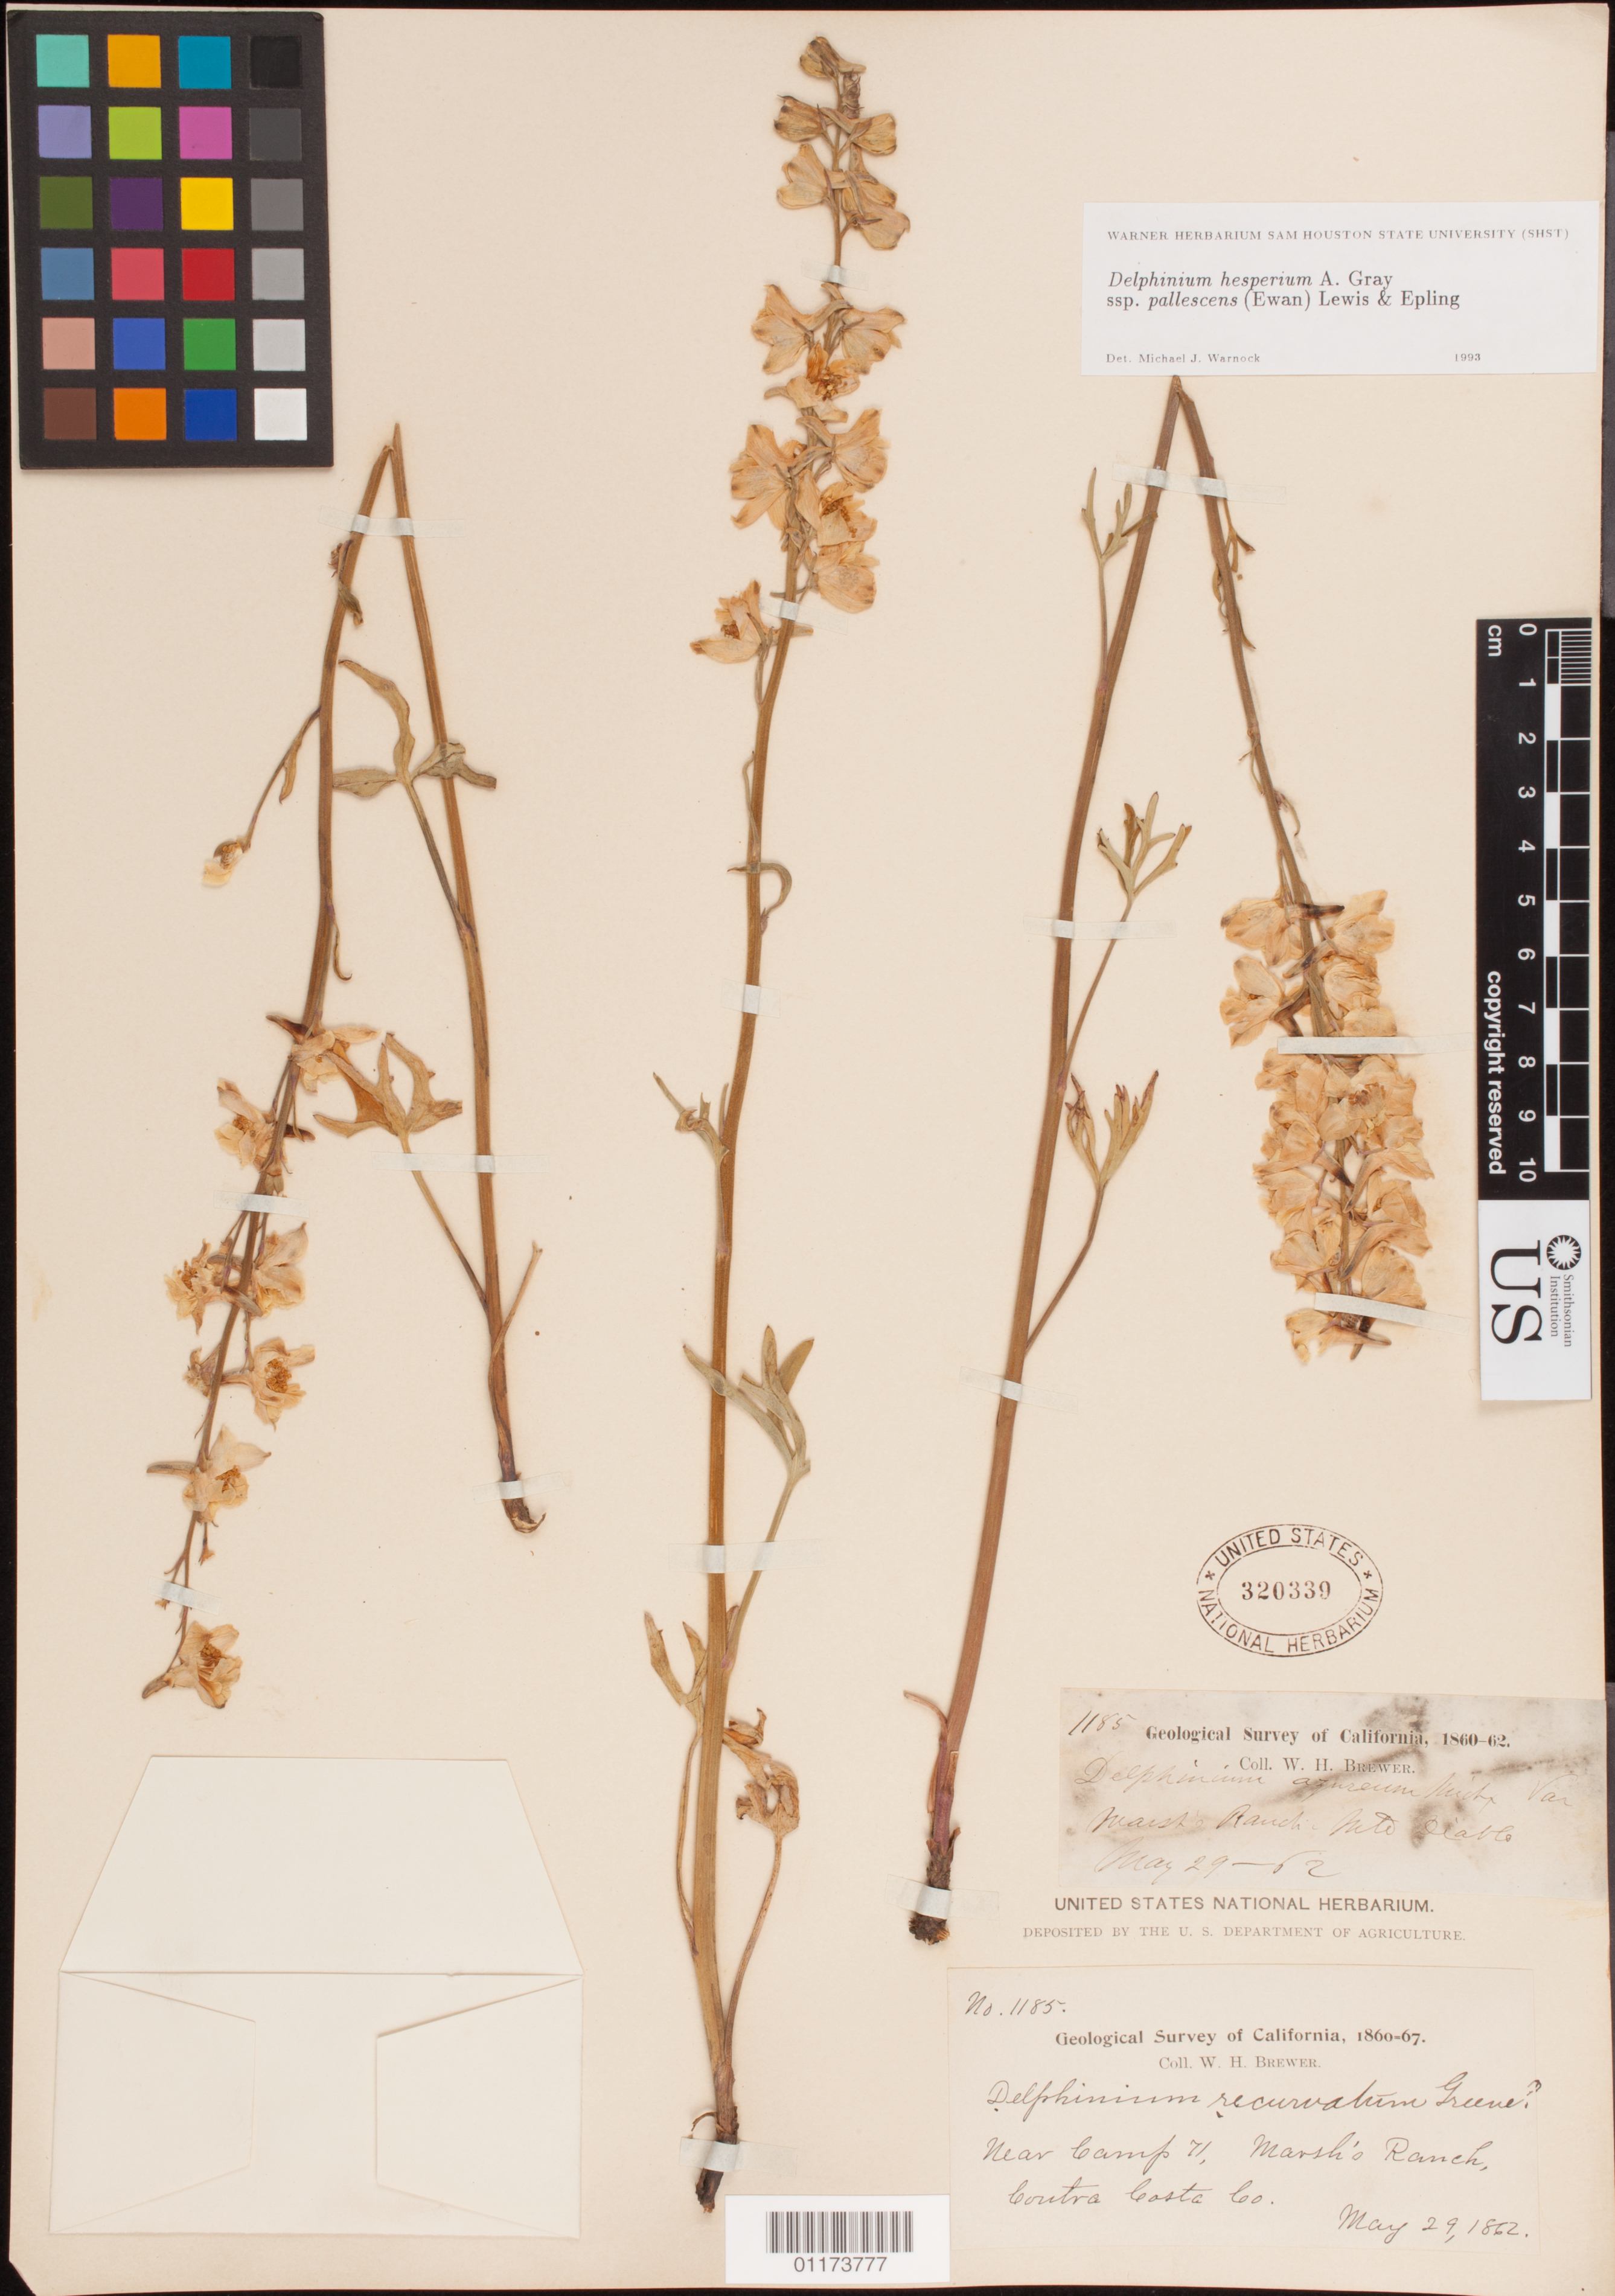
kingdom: Plantae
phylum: Tracheophyta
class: Magnoliopsida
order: Ranunculales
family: Ranunculaceae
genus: Delphinium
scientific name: Delphinium glaucum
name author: S. Watson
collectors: W. H. Brewer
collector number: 1185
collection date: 1862-05-29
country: United States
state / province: California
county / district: Contra Costa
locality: Camp 71, Marsh's Ranch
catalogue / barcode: US 320339